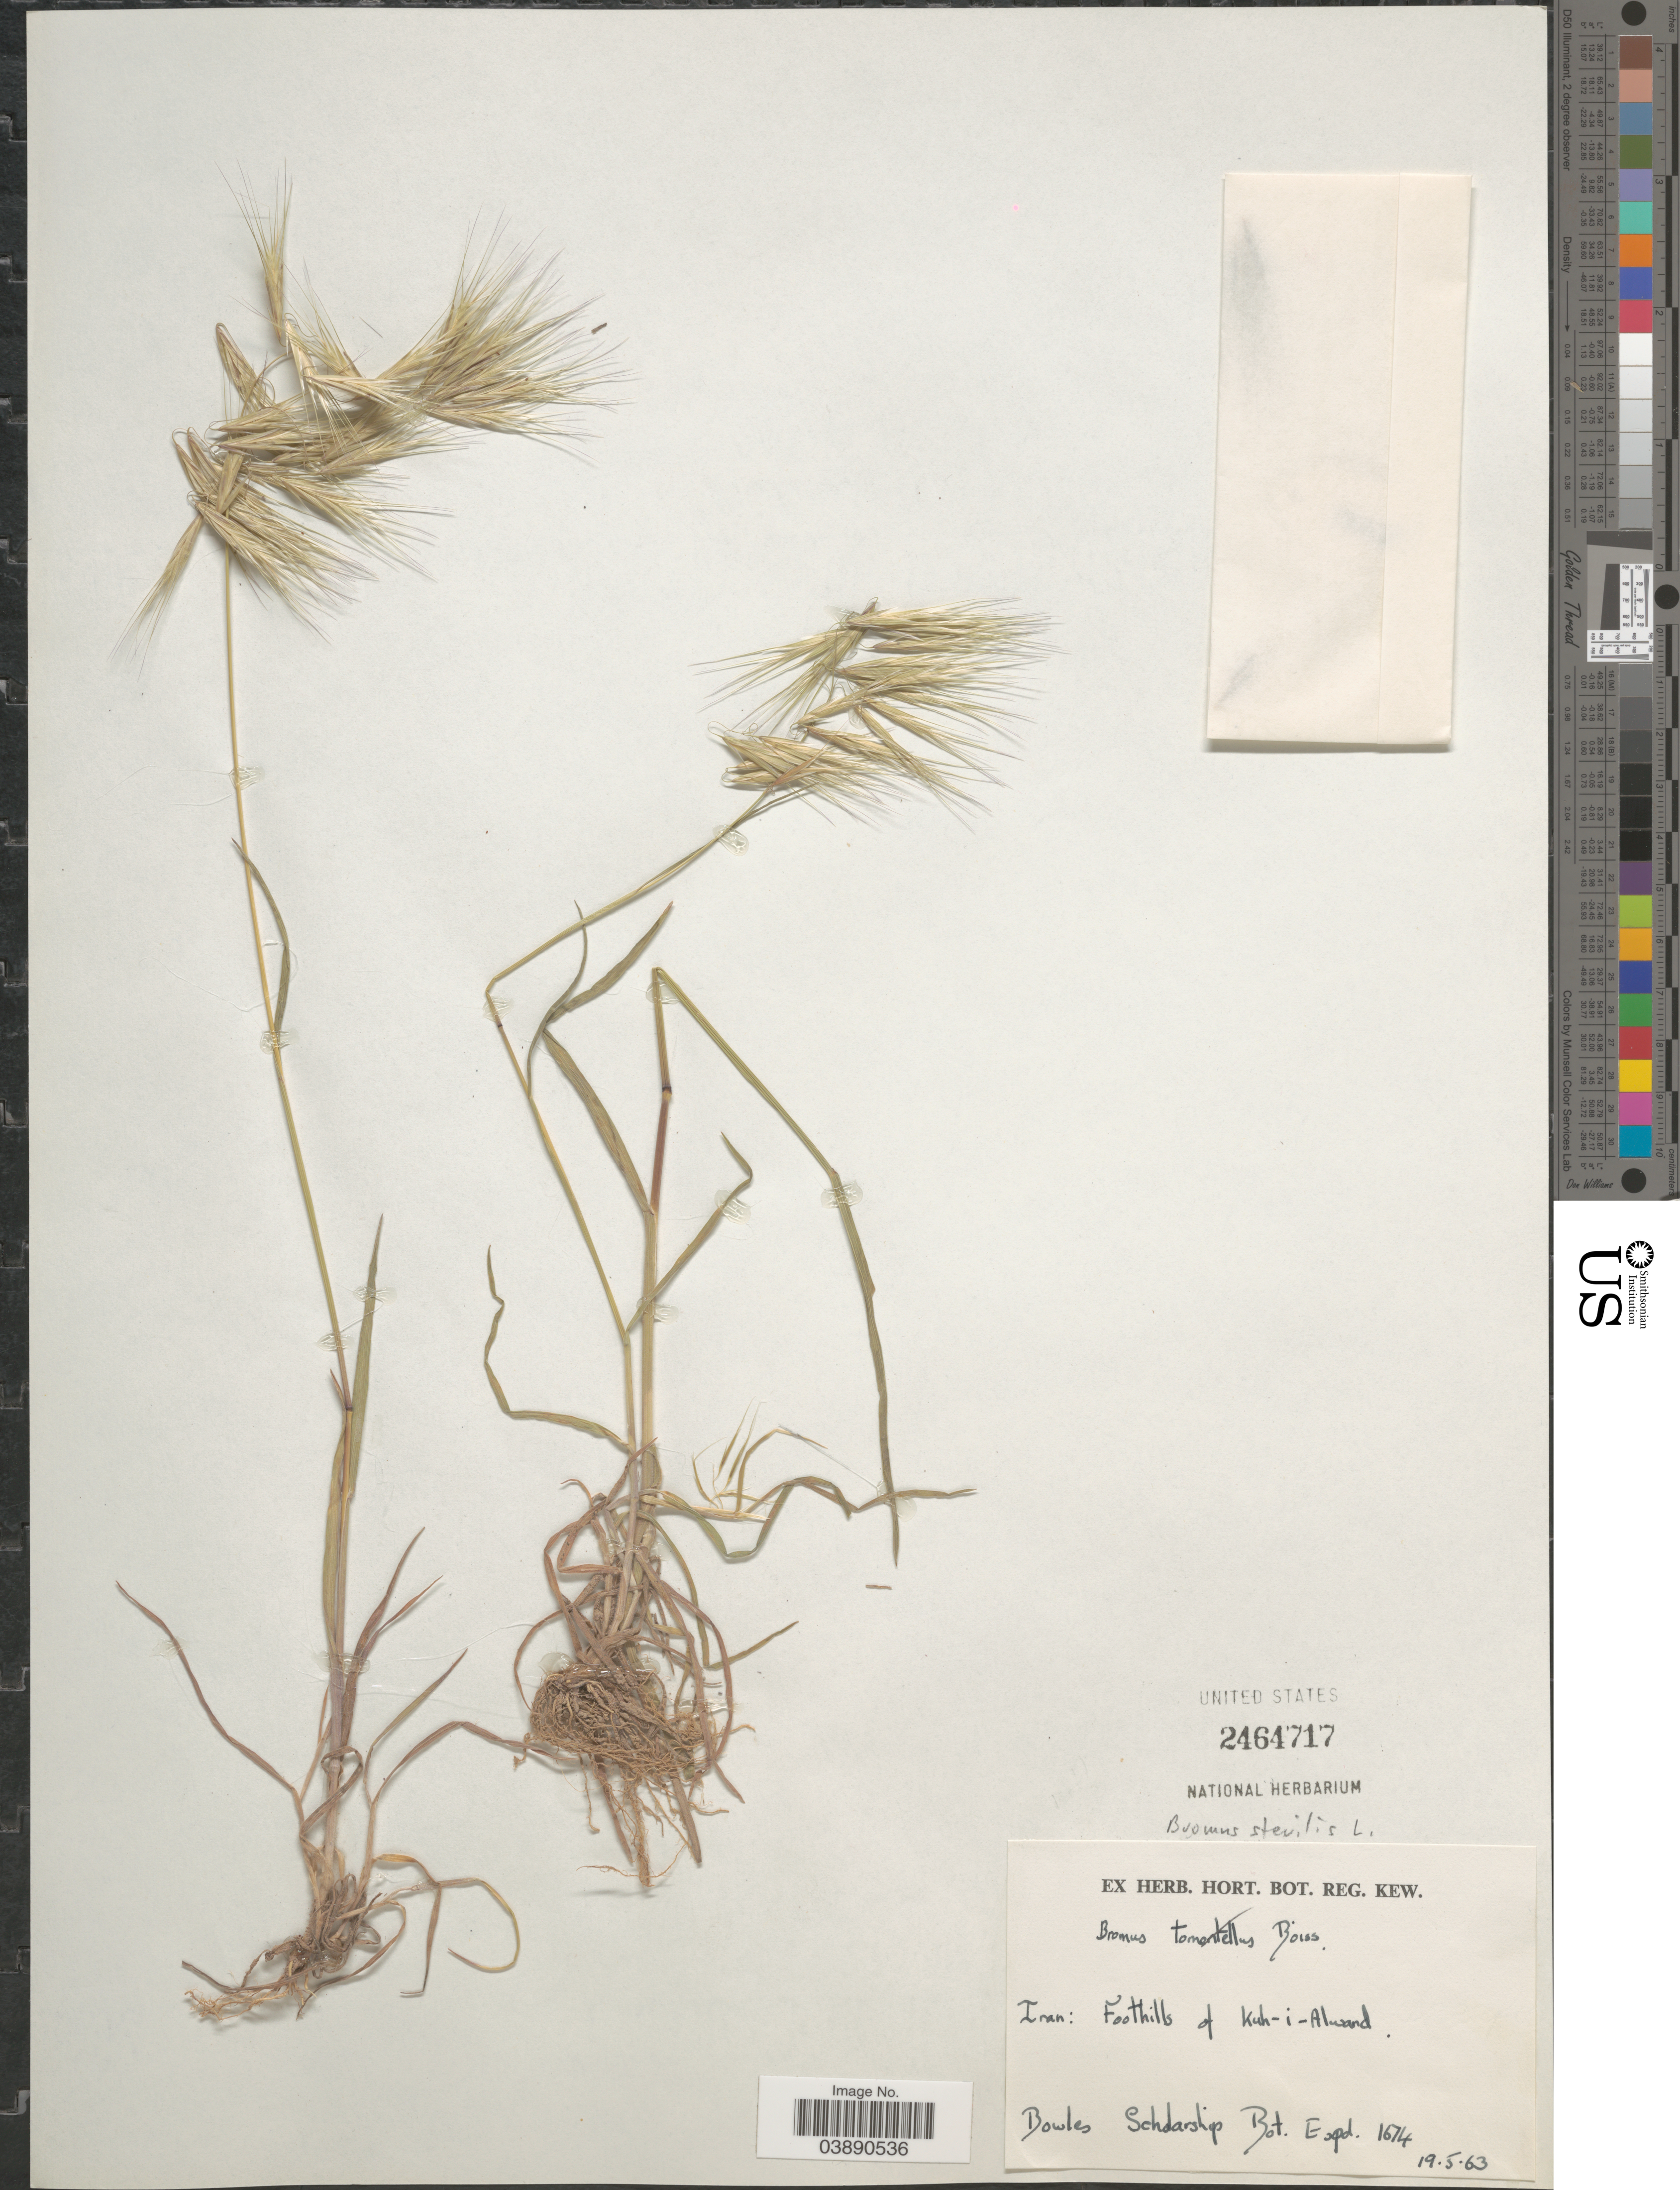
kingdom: Plantae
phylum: Tracheophyta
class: Liliopsida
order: Poales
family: Poaceae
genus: Bromus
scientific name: Bromus sterilis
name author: L.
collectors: Bowles Scholarship Bot. Exped.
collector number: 1674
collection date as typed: Transcribed d/m/y: 19/5/63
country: Iran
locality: Foothills of Kuh-i-Alwand.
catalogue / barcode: US 2464717